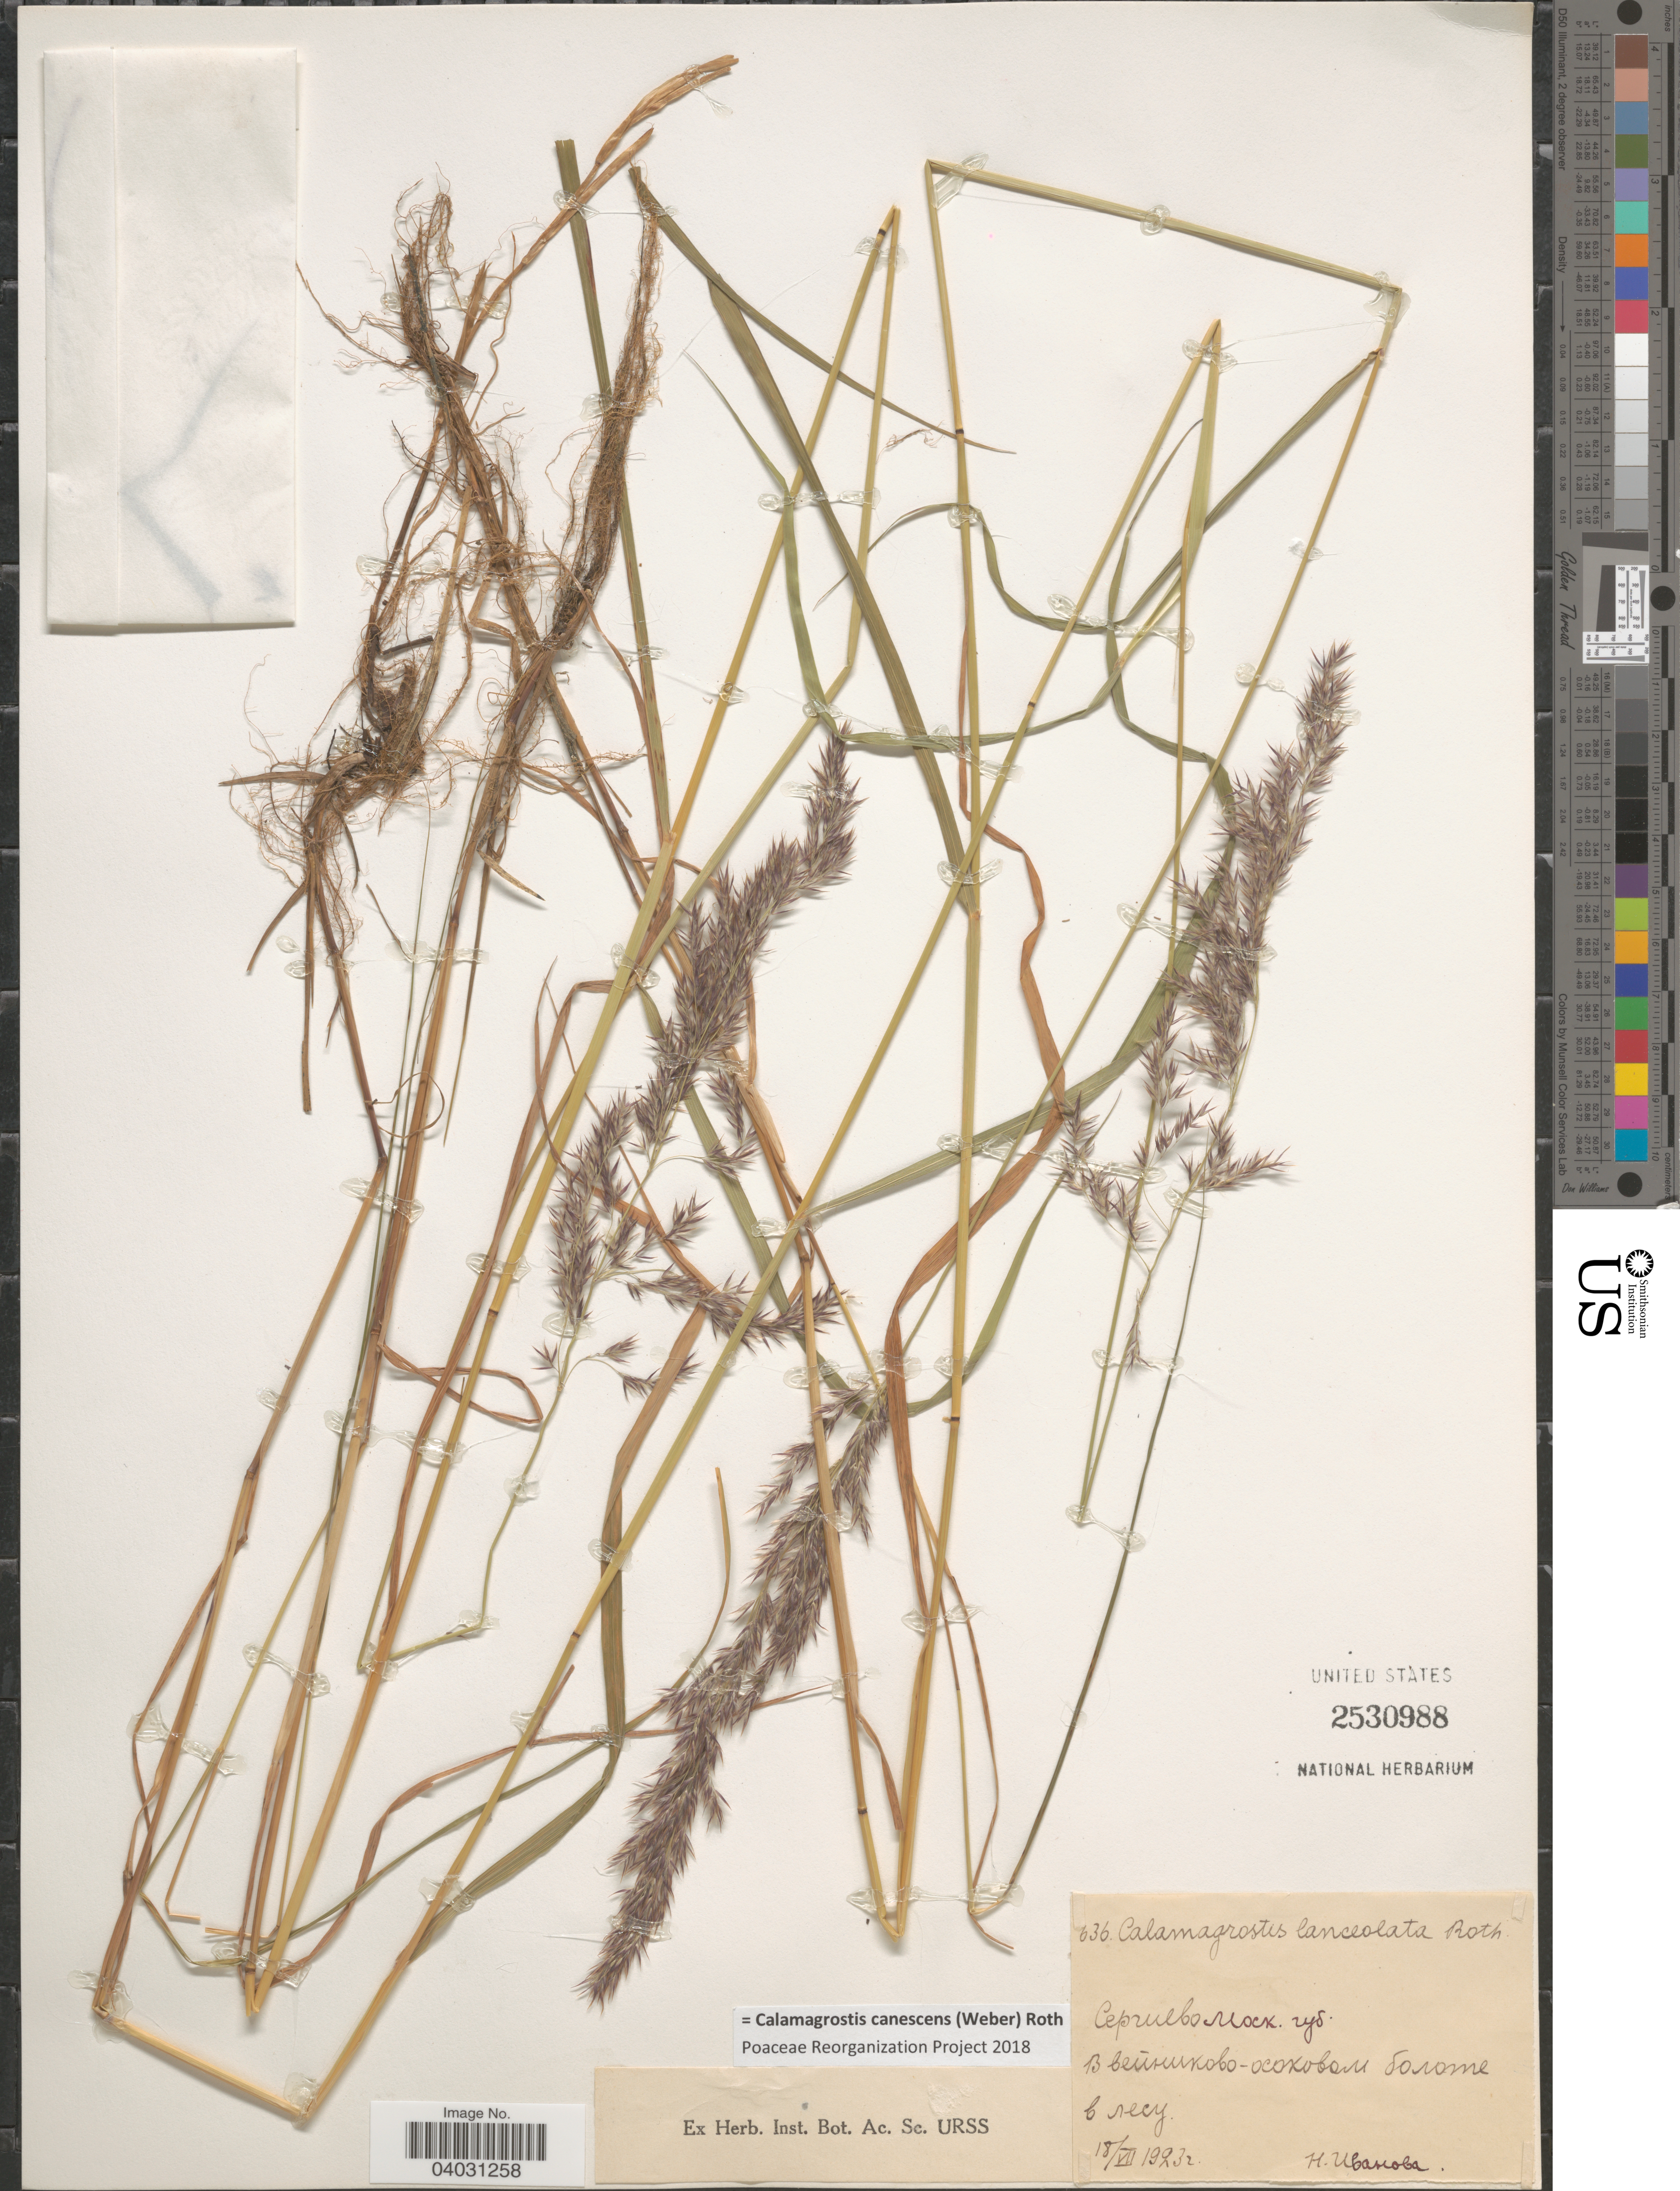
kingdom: Plantae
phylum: Tracheophyta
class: Liliopsida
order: Poales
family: Poaceae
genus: Calamagrostis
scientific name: Calamagrostis canescens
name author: (G.H. Weber) Roth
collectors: N. Ivanova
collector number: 636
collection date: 1923-07-18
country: Russian Federation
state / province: Moscow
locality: Sergiyevo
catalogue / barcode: US 2530988